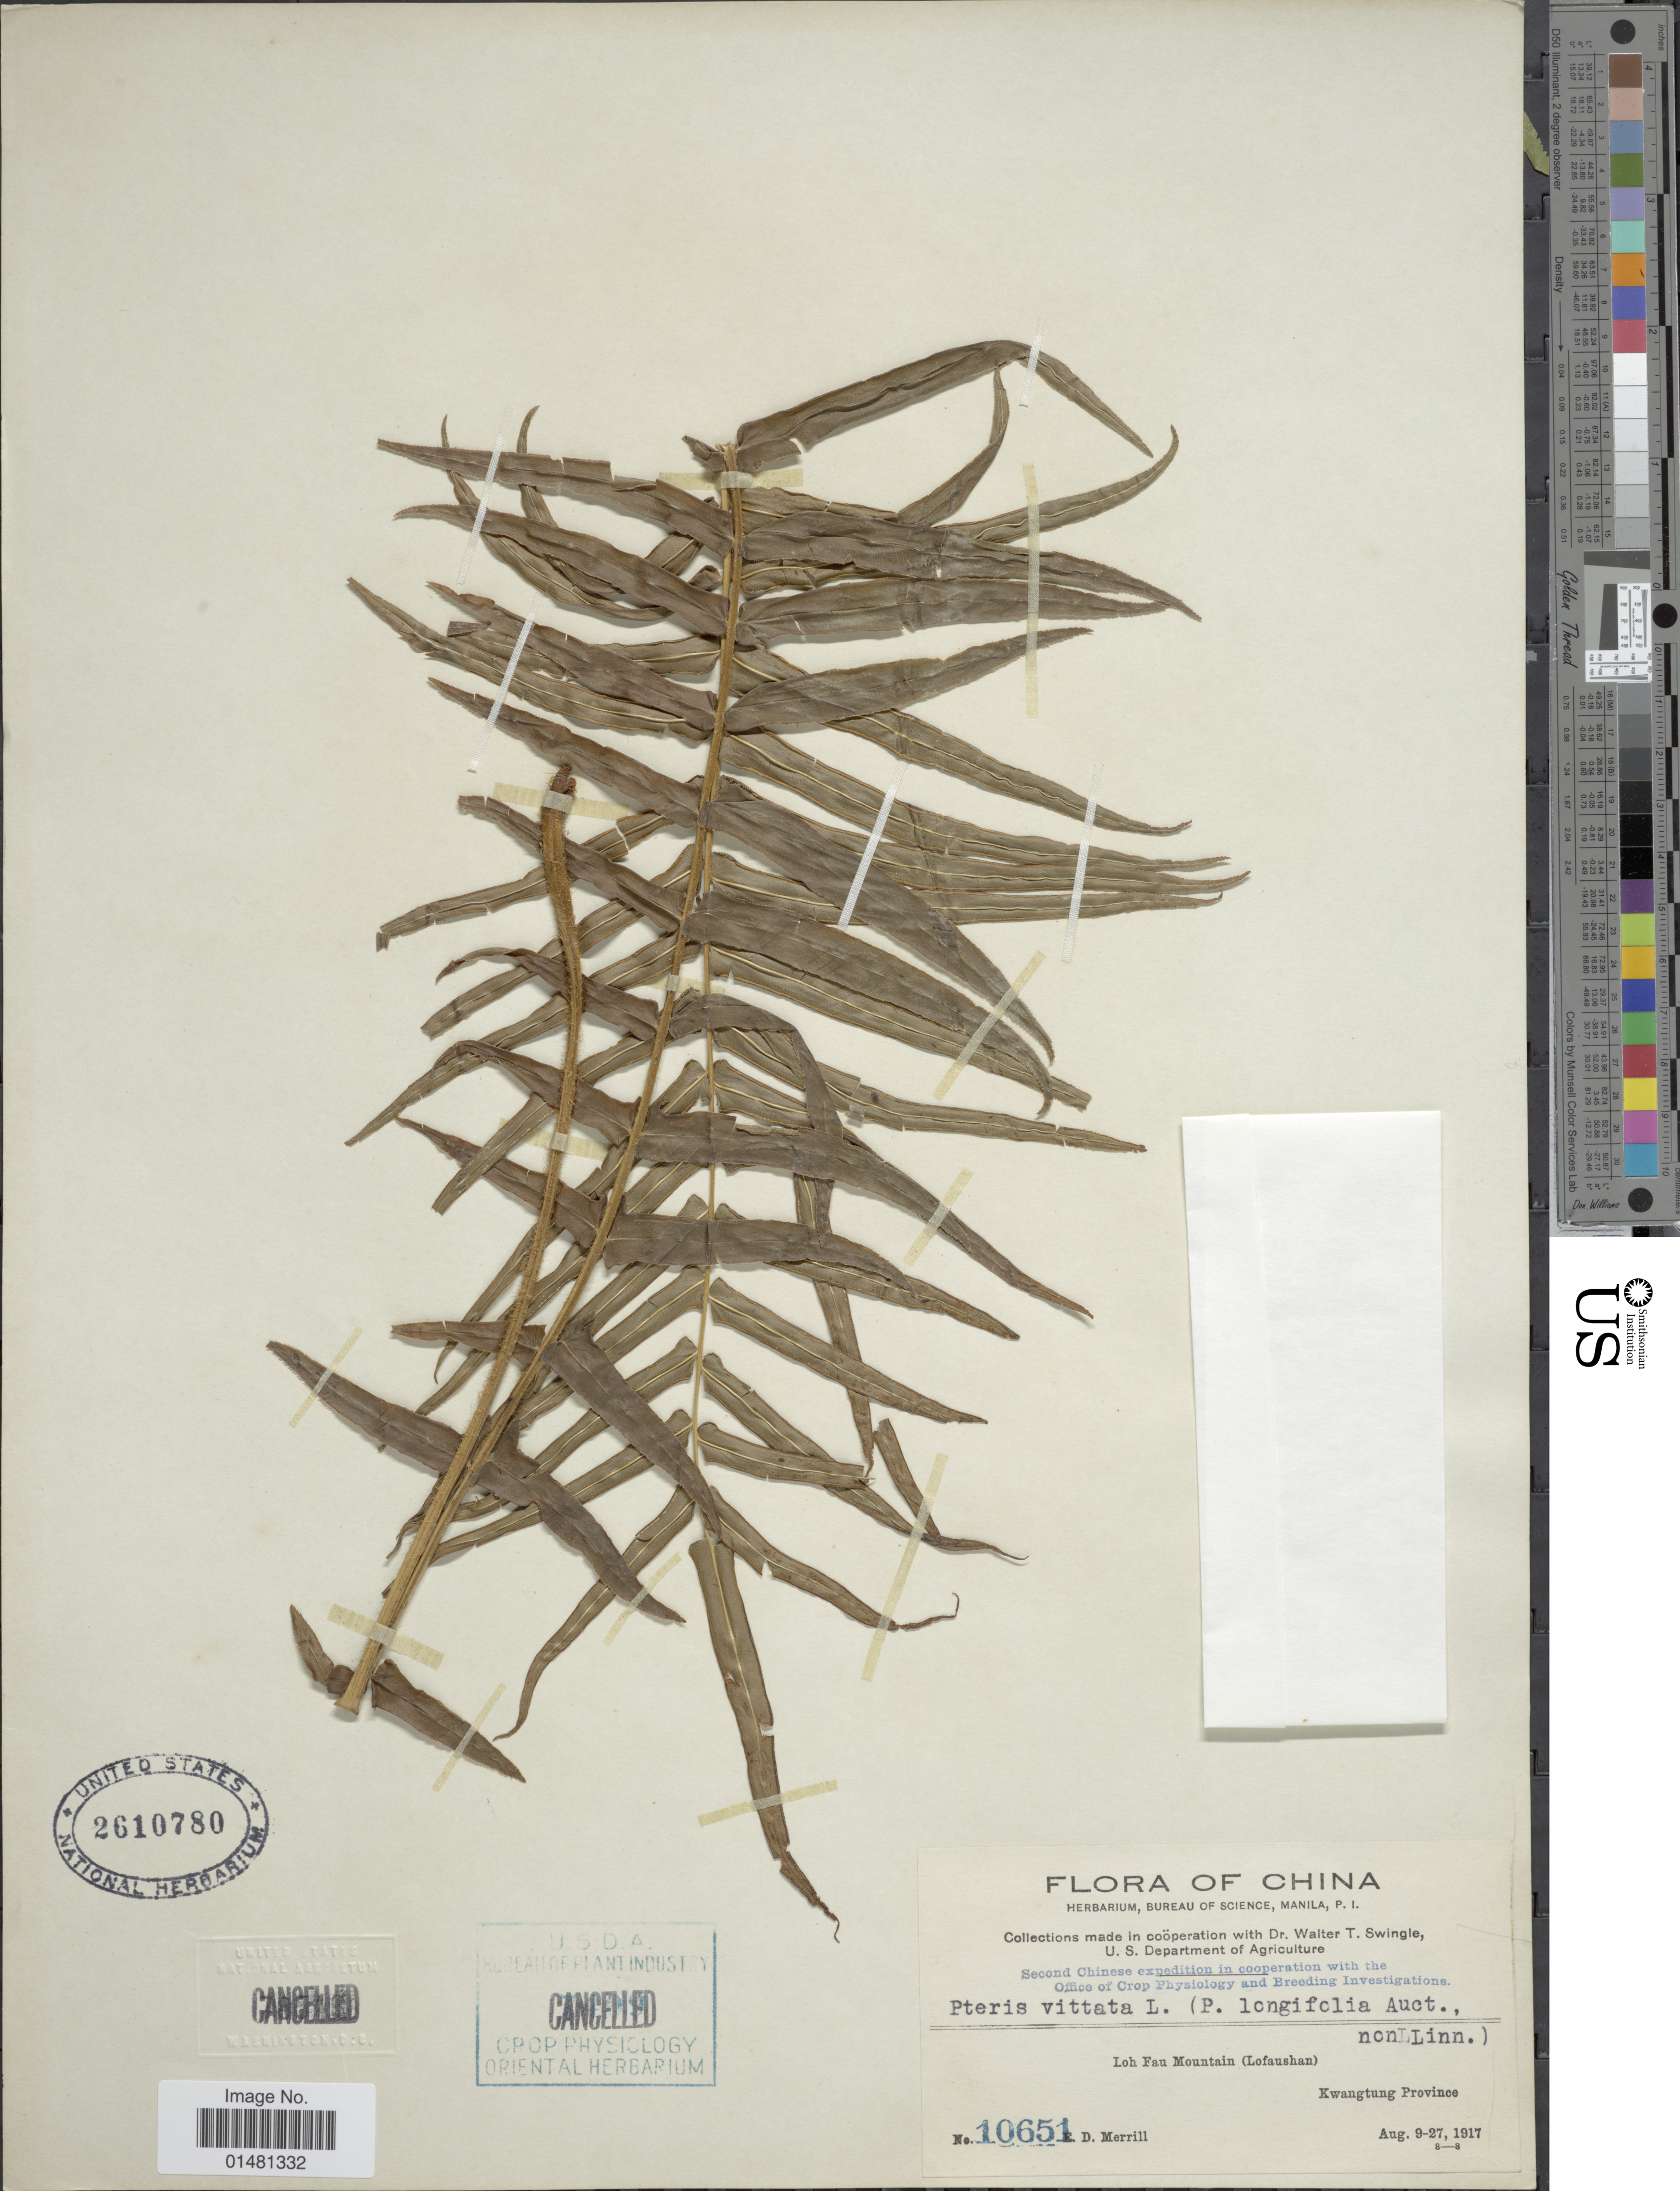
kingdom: Plantae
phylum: Tracheophyta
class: Polypodiopsida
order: Polypodiales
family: Pteridaceae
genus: Pteris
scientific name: Pteris vittata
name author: L.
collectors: E. D. Merrill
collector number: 10651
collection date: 1917-08-09/1917-08-27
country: China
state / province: Guangdong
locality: Loh Fau Mountain (Lofaushan) Kwangtung Province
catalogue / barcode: US 2610780